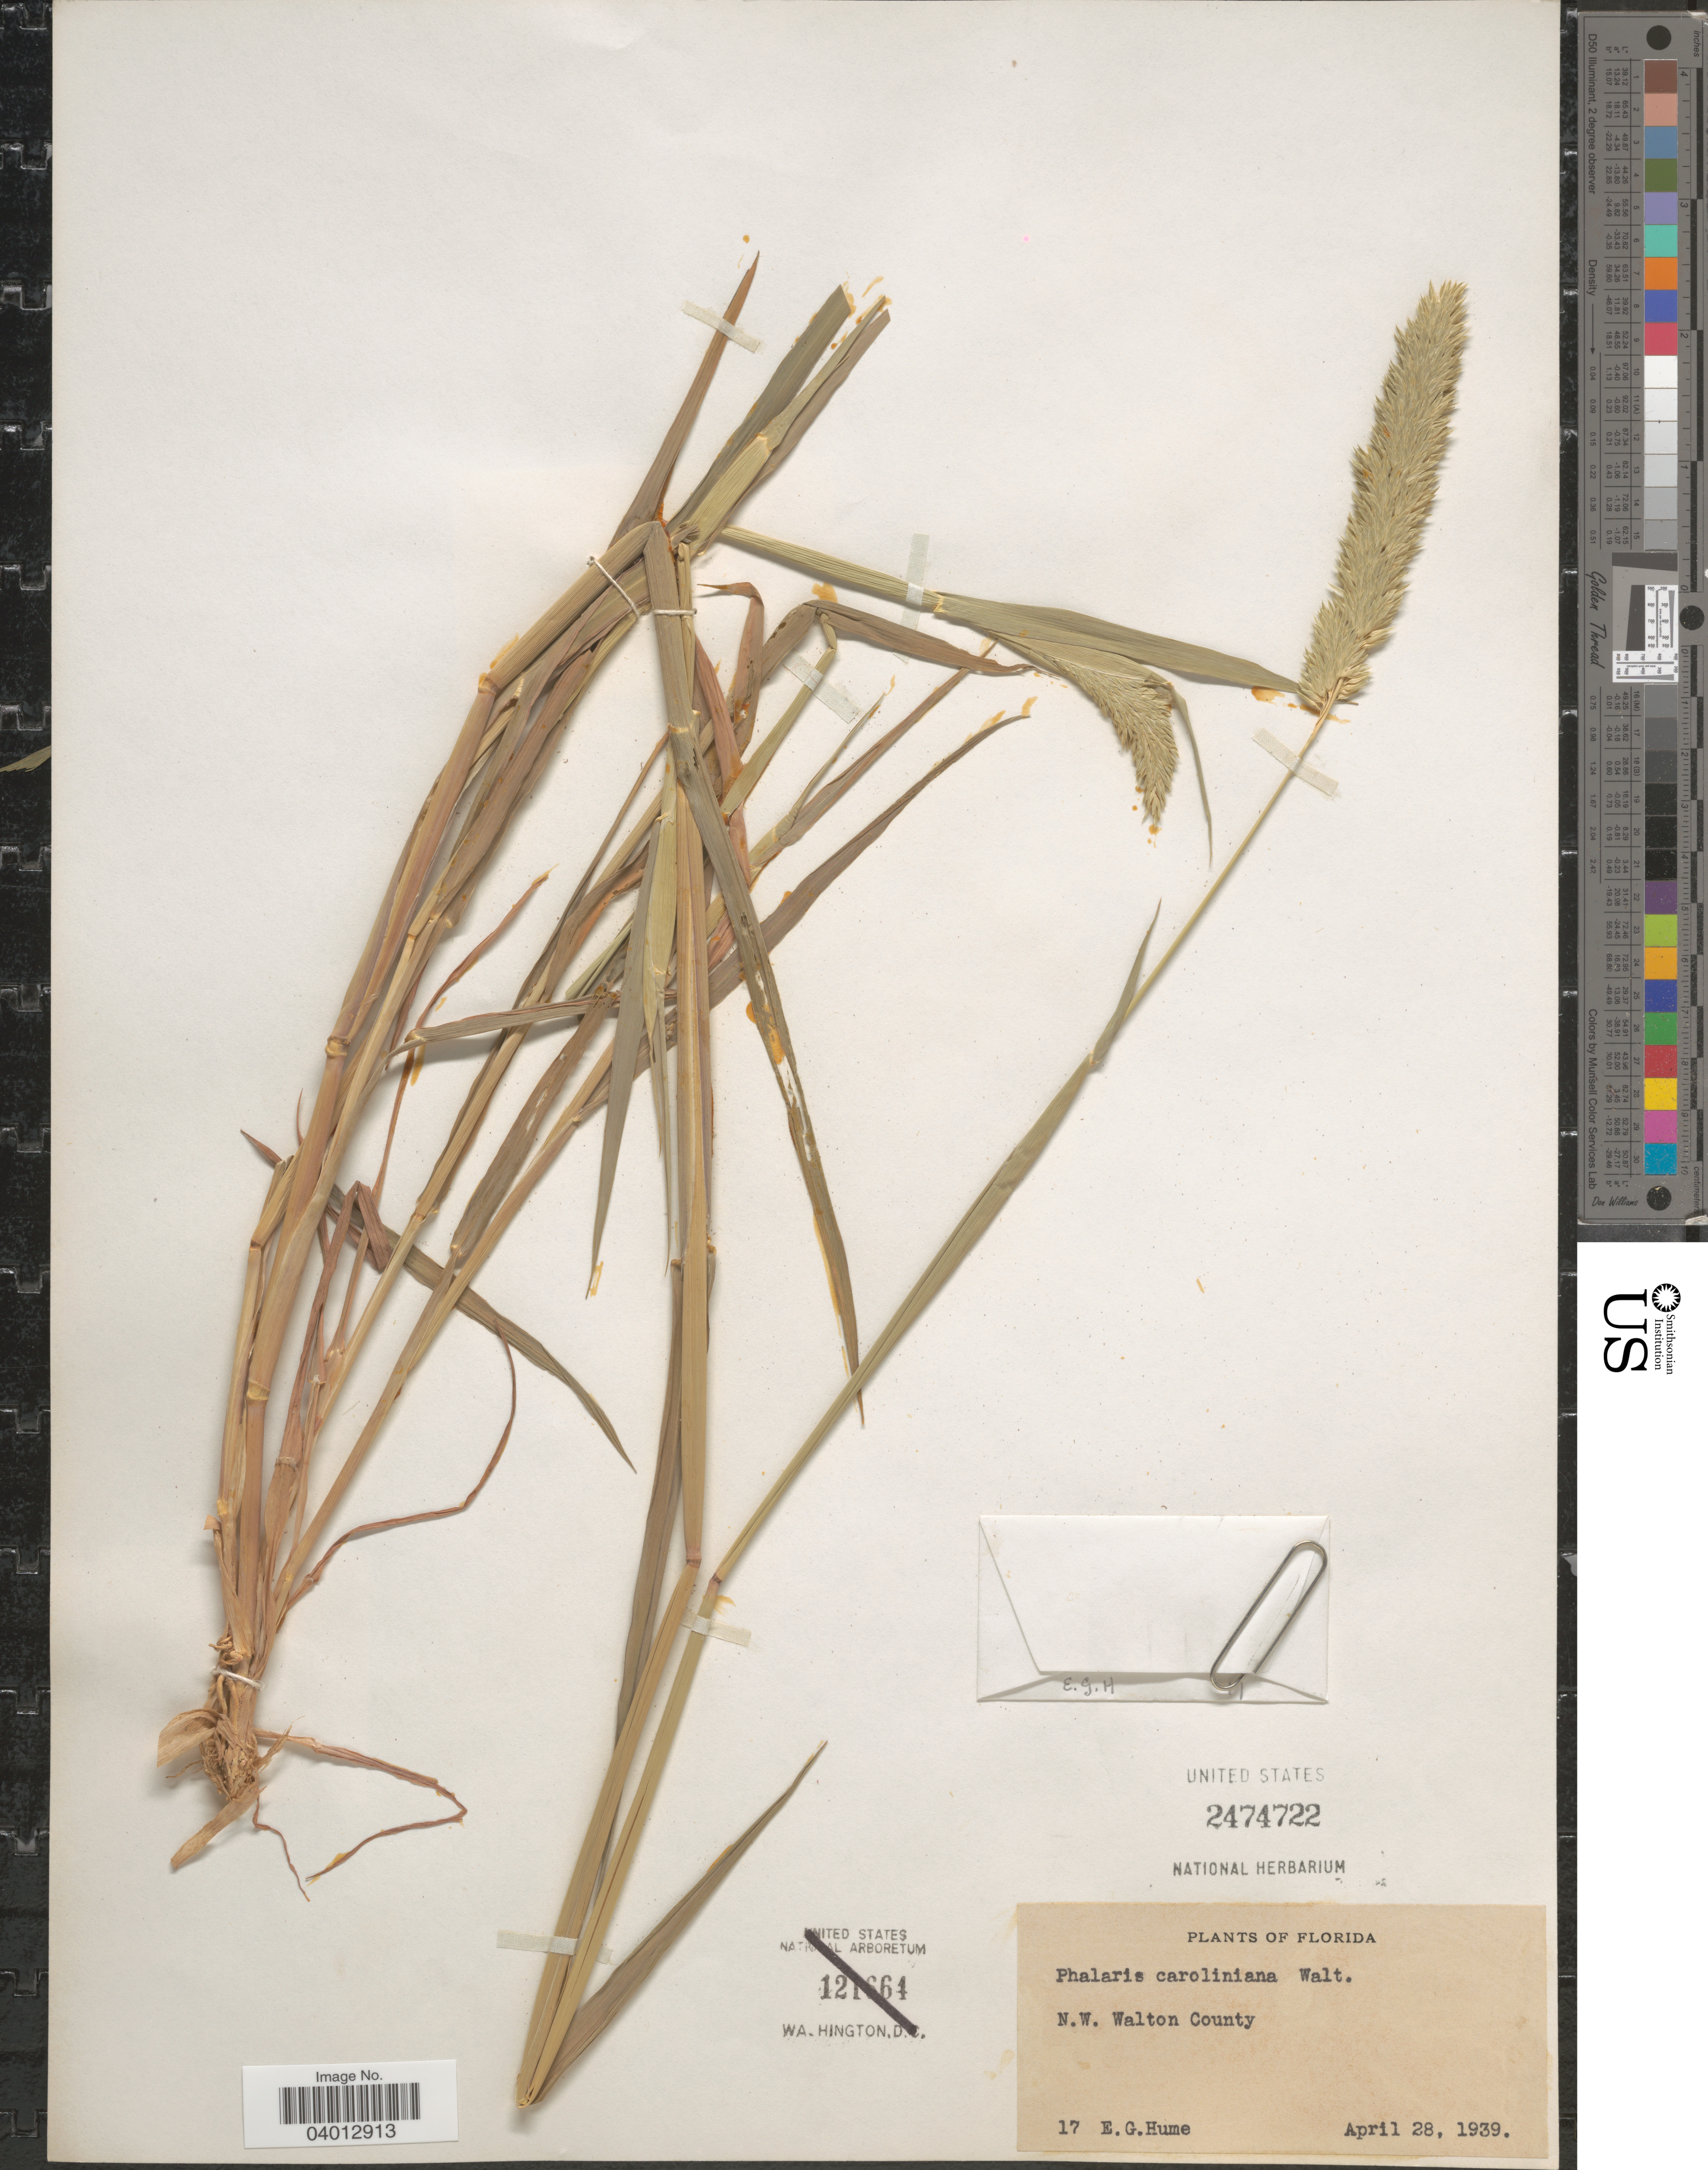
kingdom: Plantae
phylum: Tracheophyta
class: Liliopsida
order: Poales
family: Poaceae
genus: Phalaris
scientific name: Phalaris caroliniana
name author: Walter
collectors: E. Hume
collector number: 17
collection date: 1939-04-28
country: United States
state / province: Florida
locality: N.W. Walton County.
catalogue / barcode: US 2474722